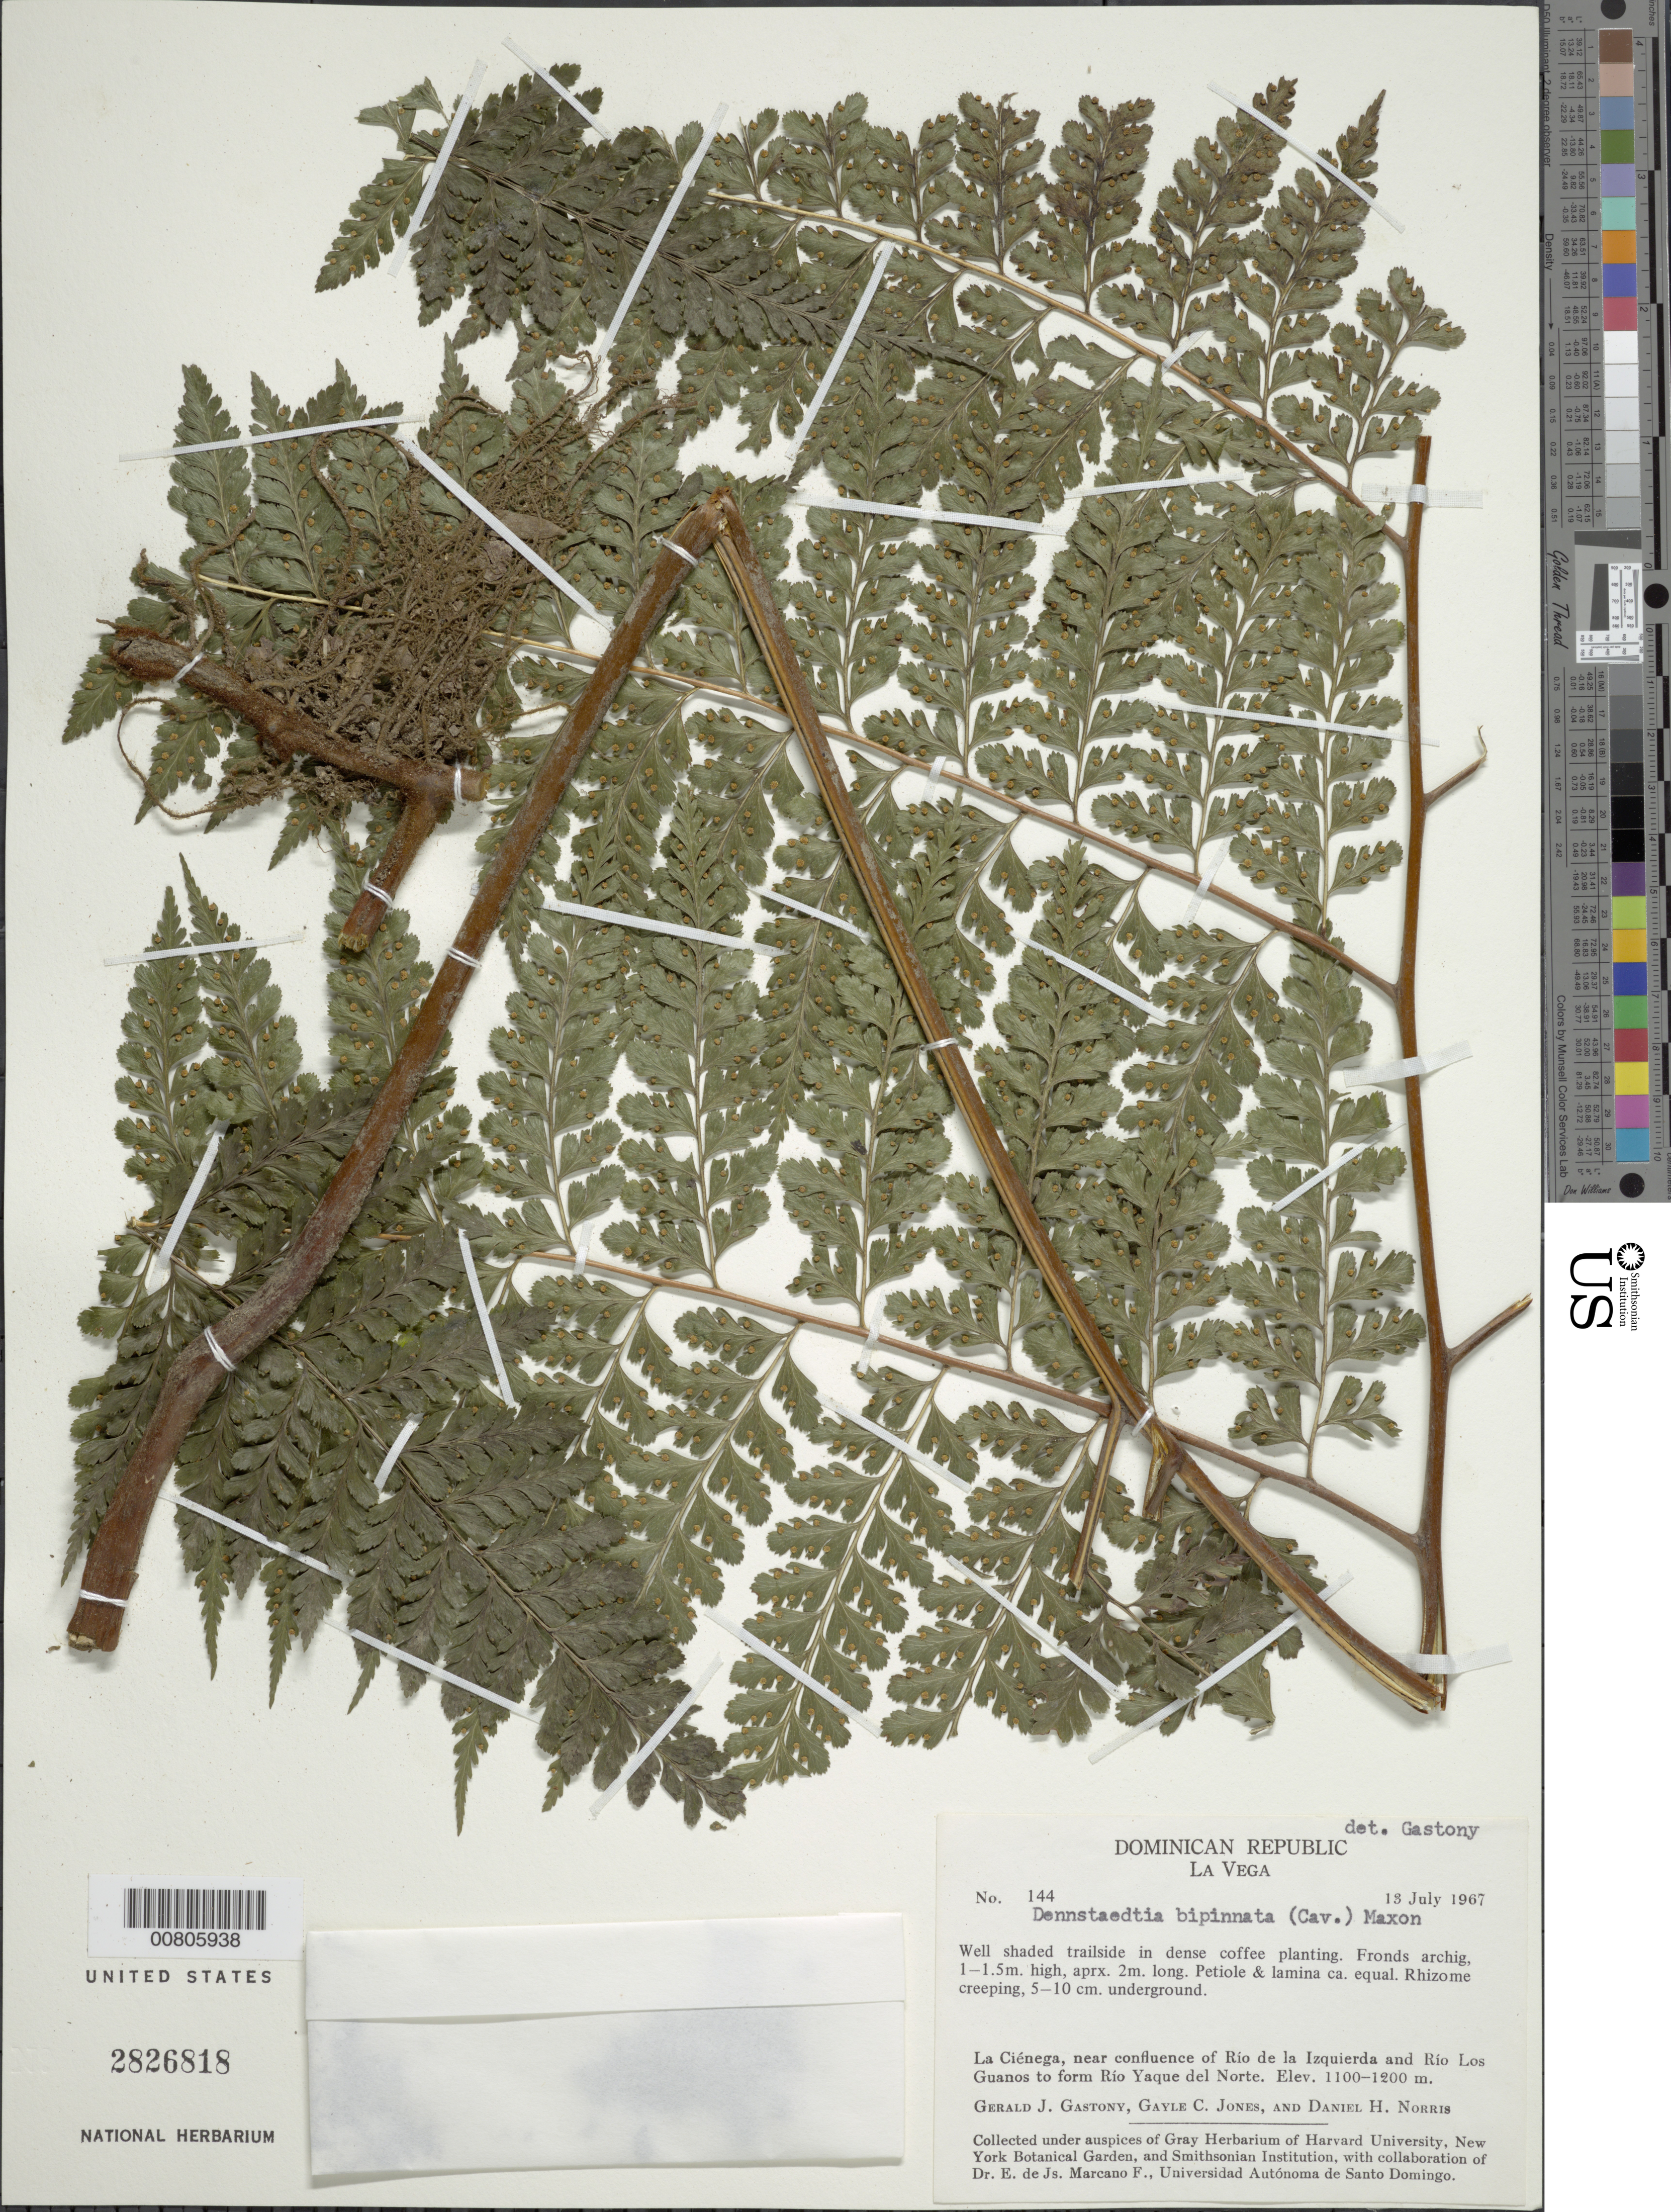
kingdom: Plantae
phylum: Tracheophyta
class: Polypodiopsida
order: Polypodiales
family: Dennstaedtiaceae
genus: Dennstaedtia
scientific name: Dennstaedtia bipinnata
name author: (Cav.) Maxon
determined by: Gastony, Gerald J.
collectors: G. Gastony, G. C. Jones & D. H. Norris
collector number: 144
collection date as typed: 13 Jul 1967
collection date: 1967-07-13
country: Dominican Republic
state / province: La Vega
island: Hispaniola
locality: La Ciénega, confluence of Río de la Izquierda dn Río los Guanos to form Río Yaque del Norte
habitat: Well-shaded trailside in dense coffee planting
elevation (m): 1100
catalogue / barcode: US 2826818